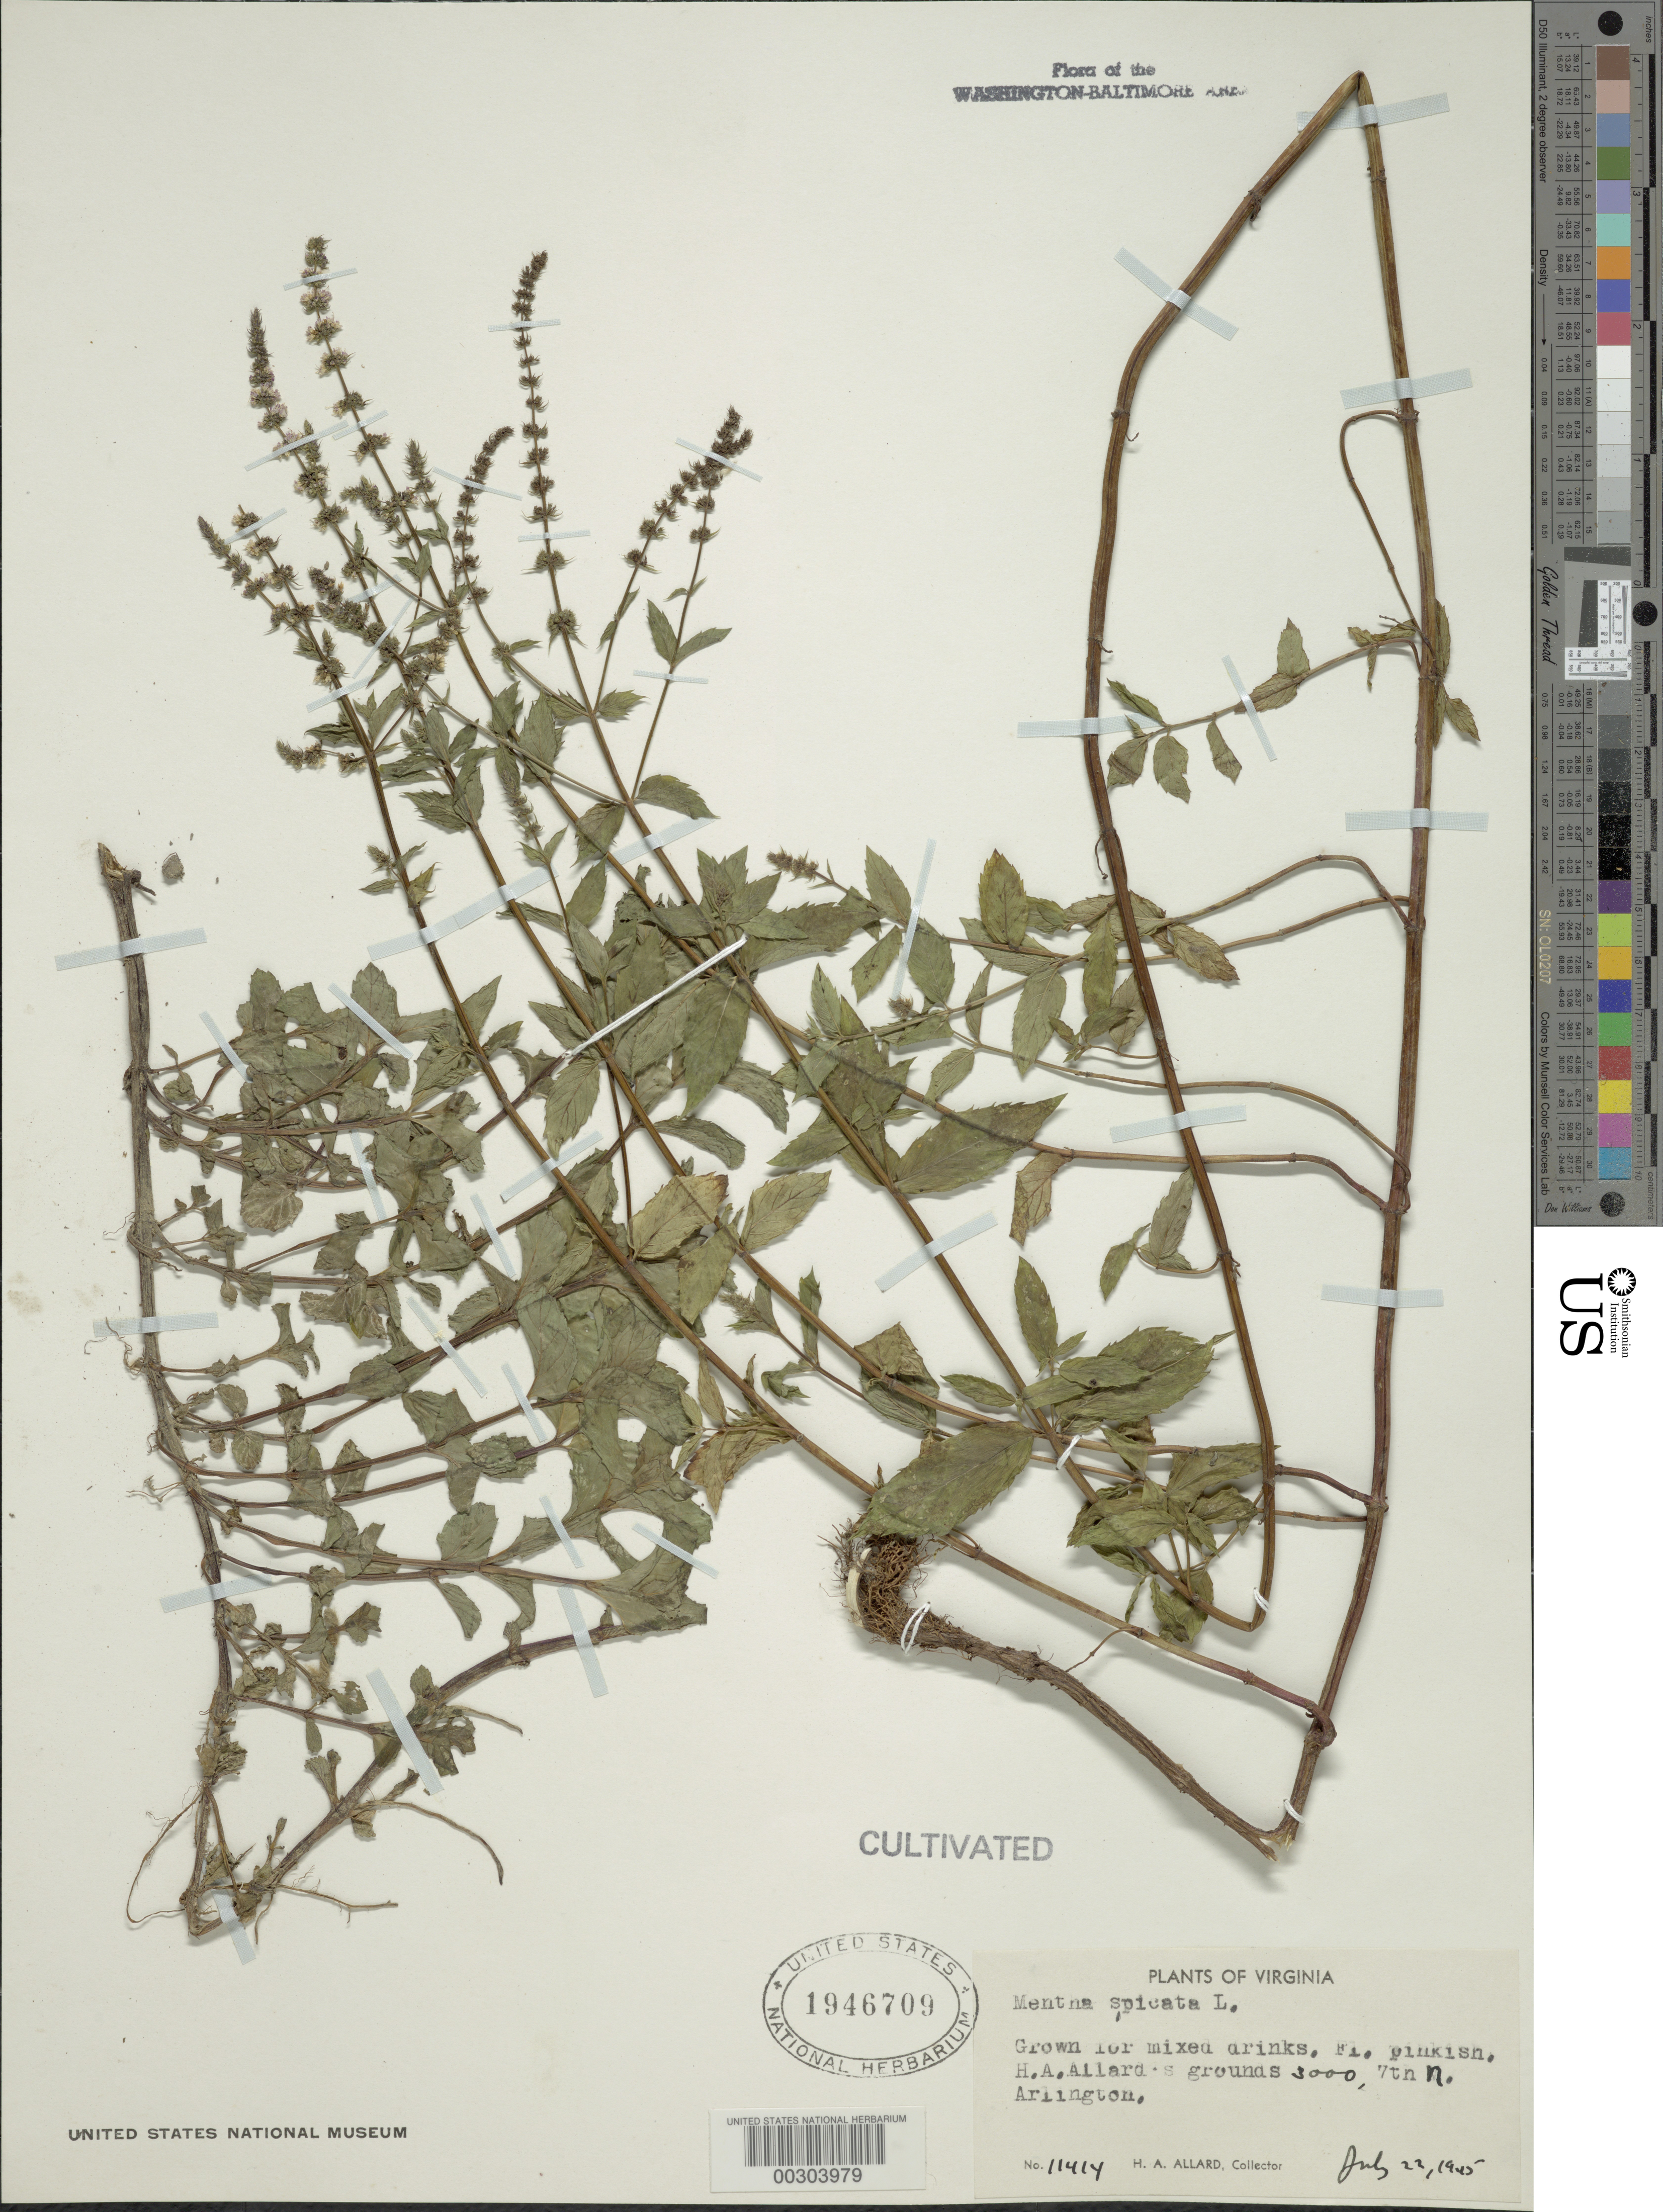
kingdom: Plantae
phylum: Tracheophyta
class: Magnoliopsida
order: Lamiales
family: Lamiaceae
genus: Mentha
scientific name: Mentha spicata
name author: L.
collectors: H. A. Allard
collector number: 11414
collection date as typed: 22 Jul 1945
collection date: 1945-07-22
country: United States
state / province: Virginia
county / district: Arlington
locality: Arlington, 3000 7th St N, H.A. Allard's grounds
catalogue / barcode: US 1946709